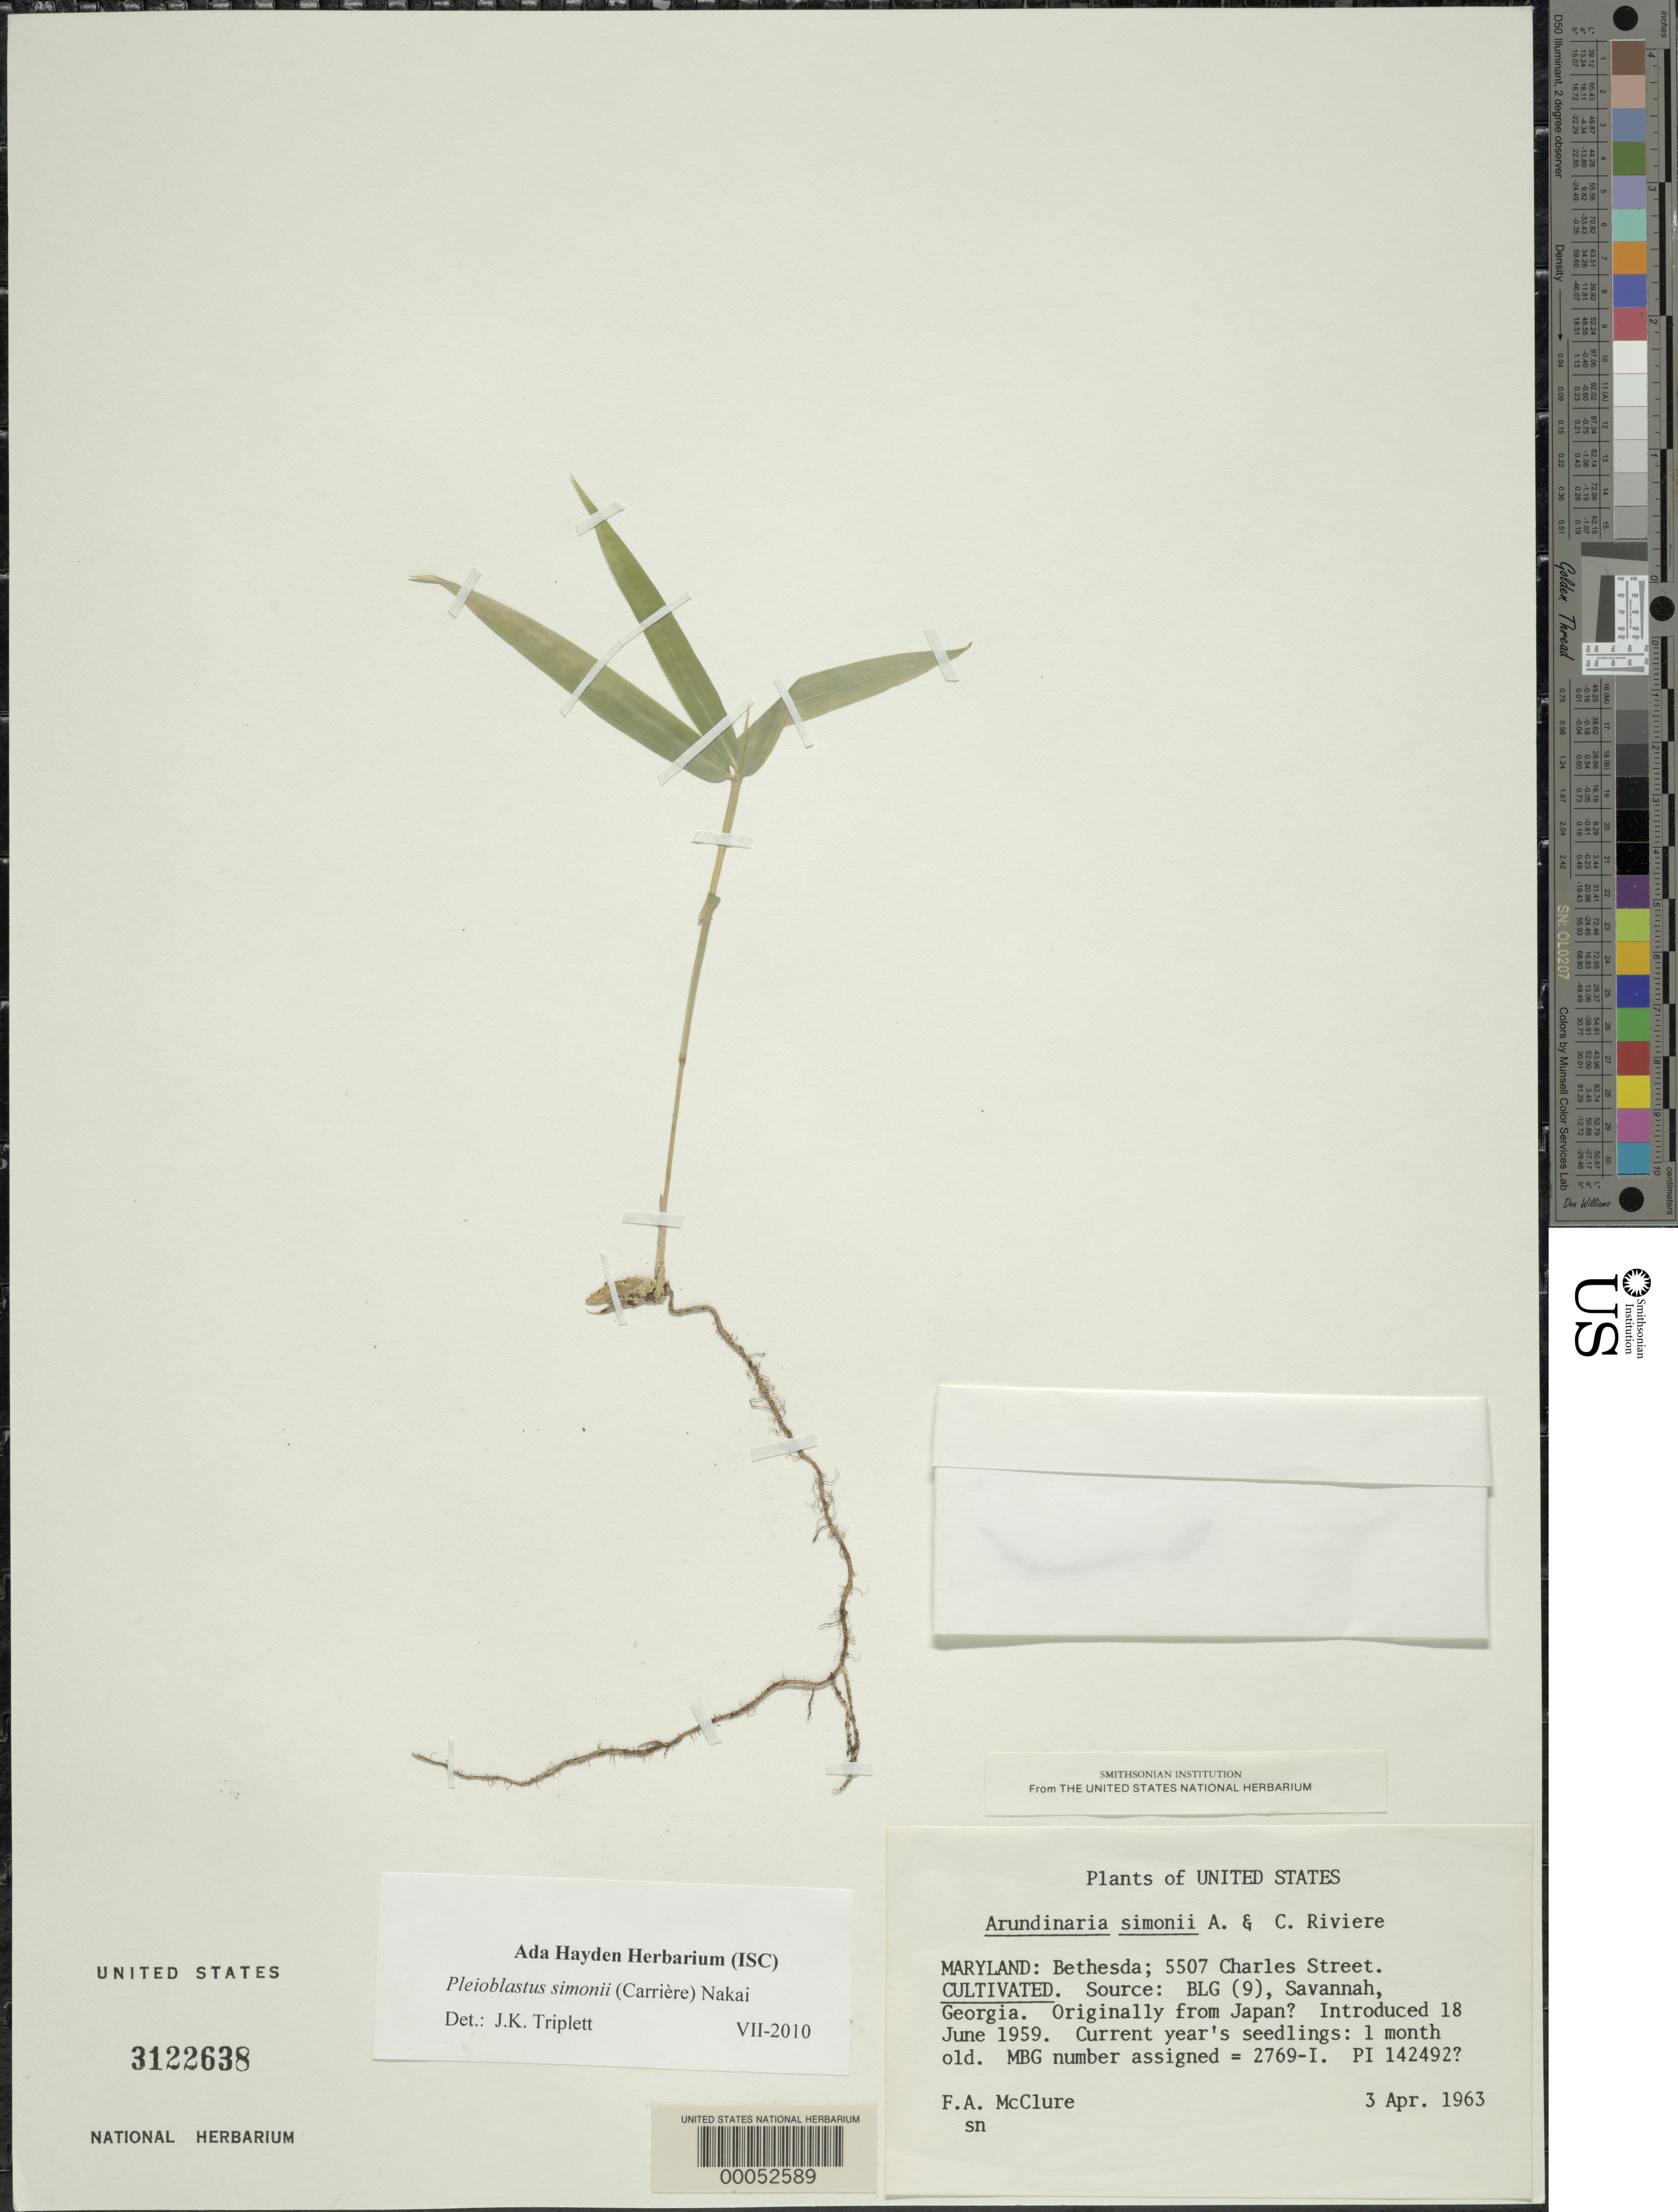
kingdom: Plantae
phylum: Tracheophyta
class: Liliopsida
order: Poales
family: Poaceae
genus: Pleioblastus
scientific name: Pleioblastus simonii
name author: (Carrière) Nakai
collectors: F. A. McClure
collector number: MBG 2769-I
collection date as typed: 03 Apr 1963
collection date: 1963-04-03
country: United States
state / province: Maryland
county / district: Montgomery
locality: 5507 Charles Street, Bethesda (McClure's garden)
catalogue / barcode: US 3122638